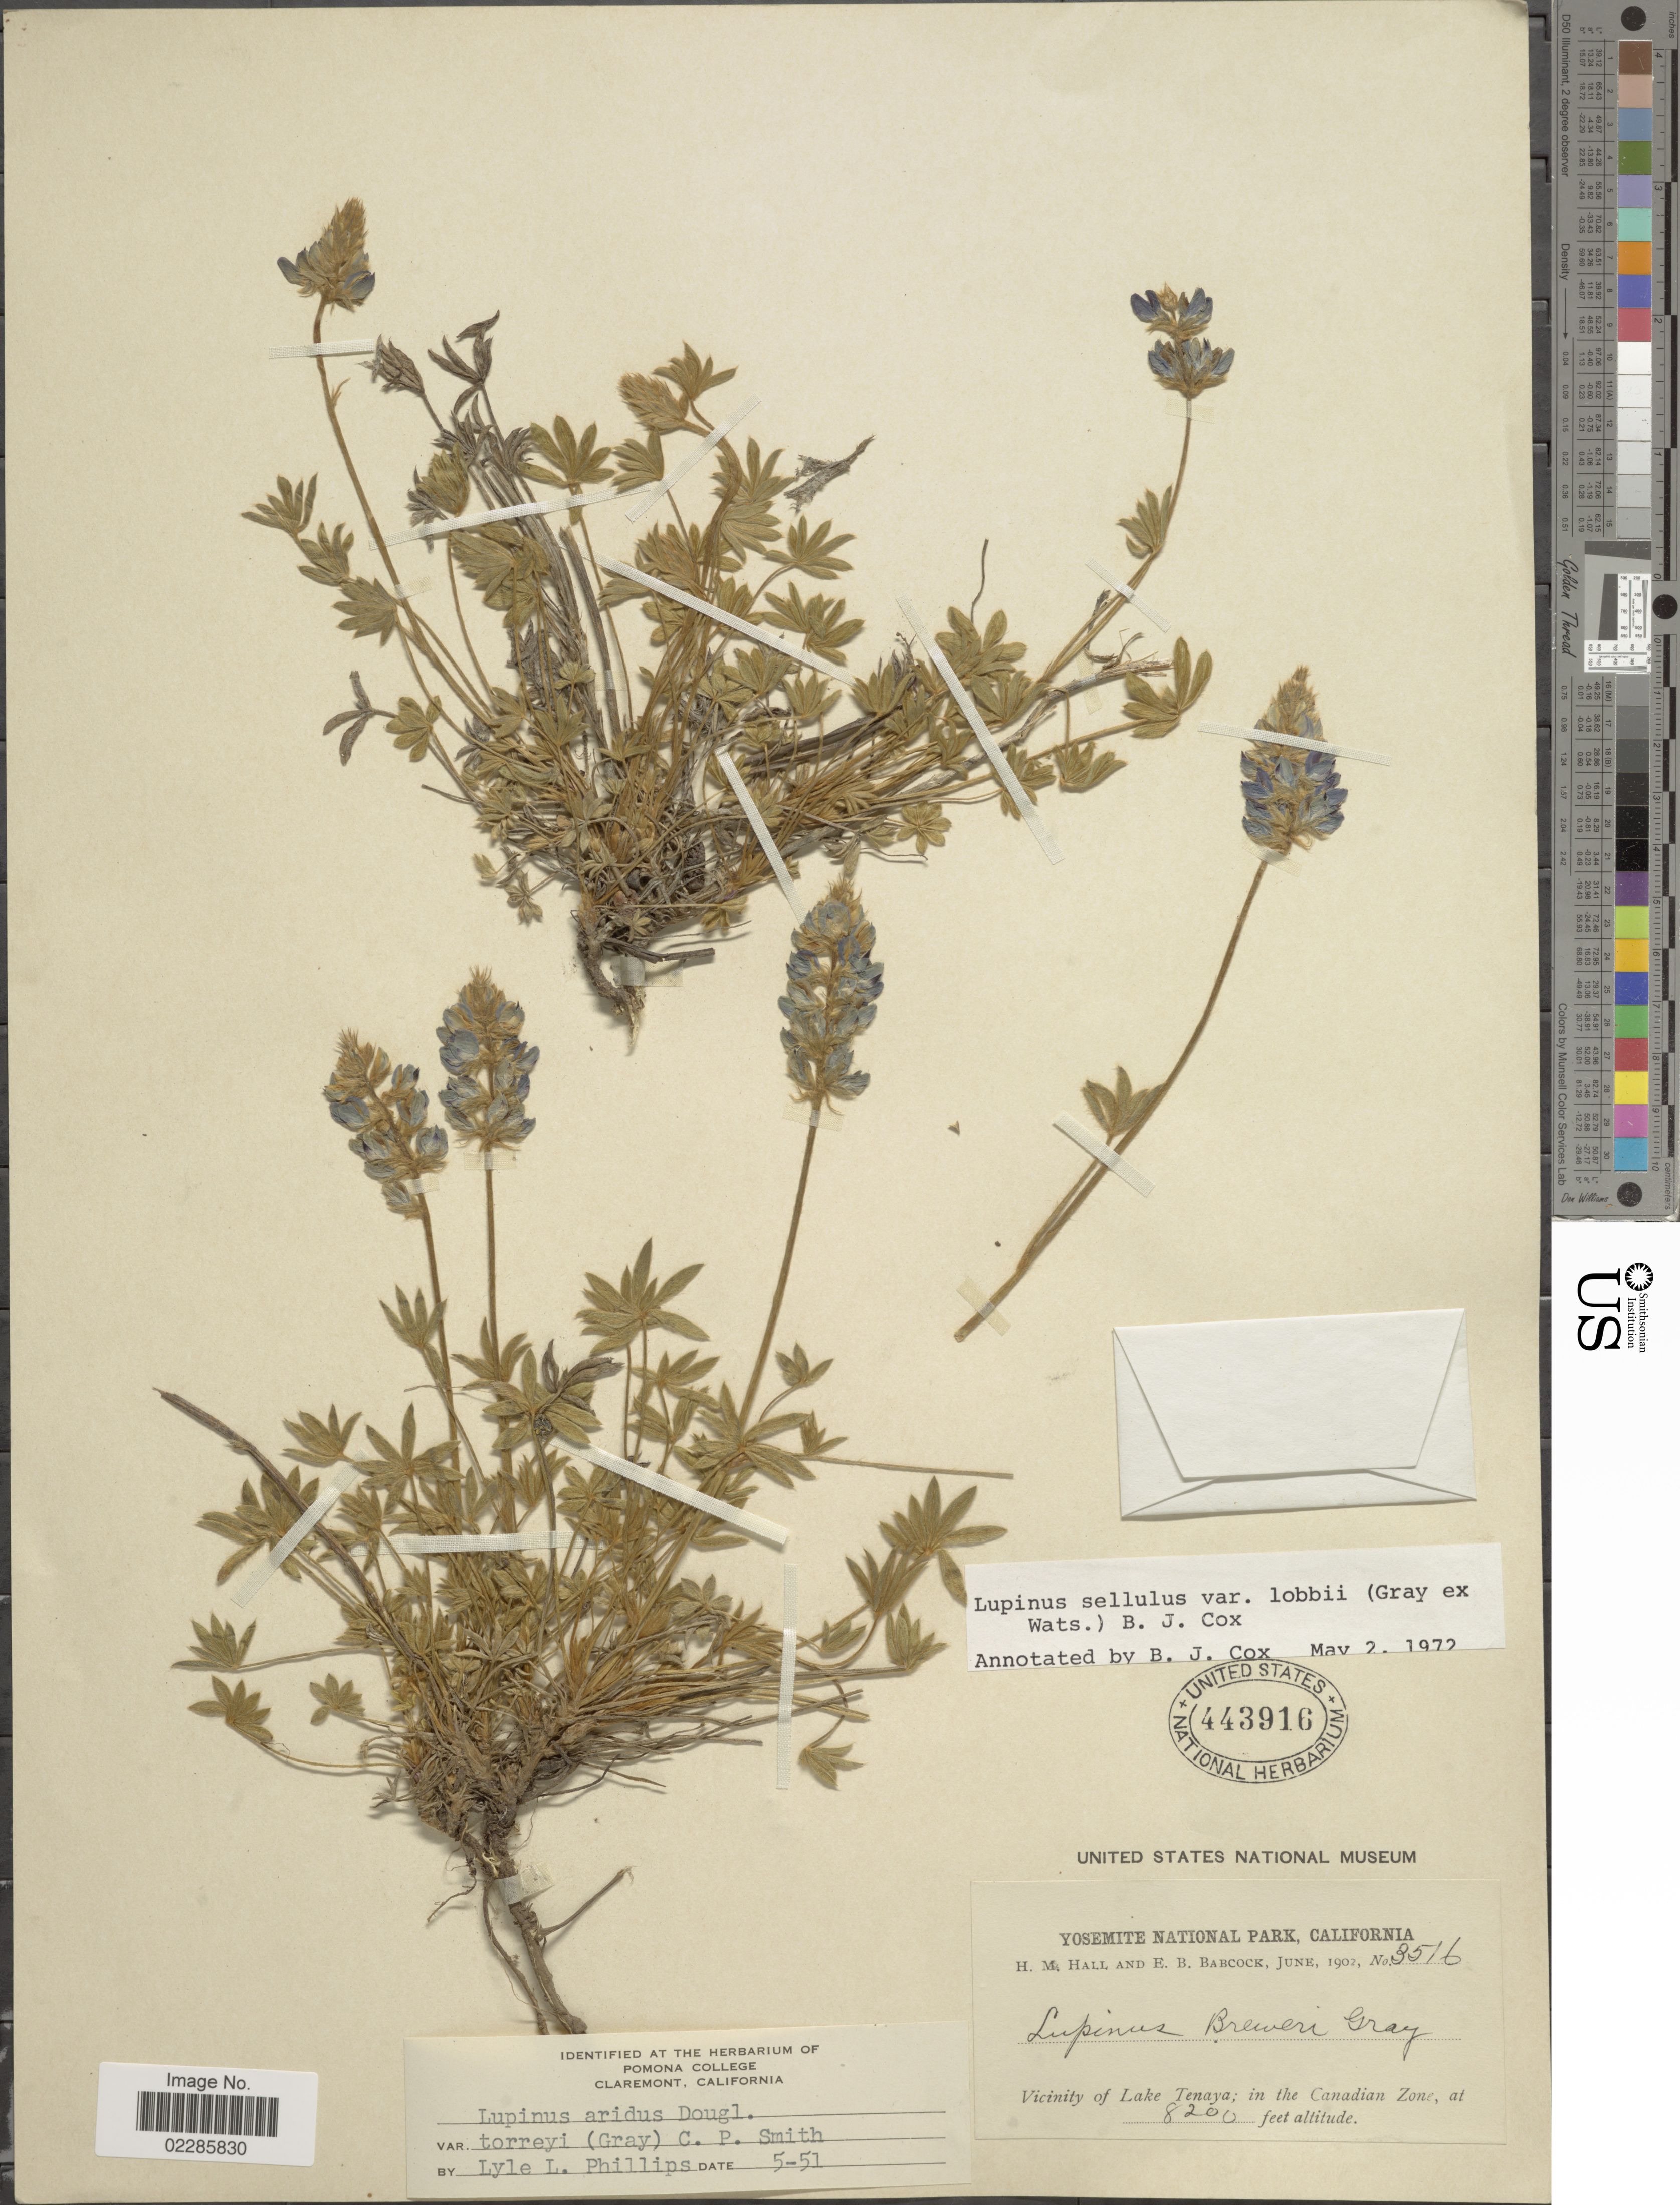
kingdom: Plantae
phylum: Tracheophyta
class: Magnoliopsida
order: Fabales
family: Fabaceae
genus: Lupinus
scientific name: Lupinus sellulus var. lobbii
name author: (A. Gray ex S. Watson) B.J. Cox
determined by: Cox, B. J.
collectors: H. M. Hall & E. B. Babcock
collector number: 3516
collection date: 1902-06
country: United States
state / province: California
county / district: Mariposa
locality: Yosemite Natioanl Park, Vicinity of Lake tenaya; in the Canadian Zone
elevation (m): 2499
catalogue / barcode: US 443916